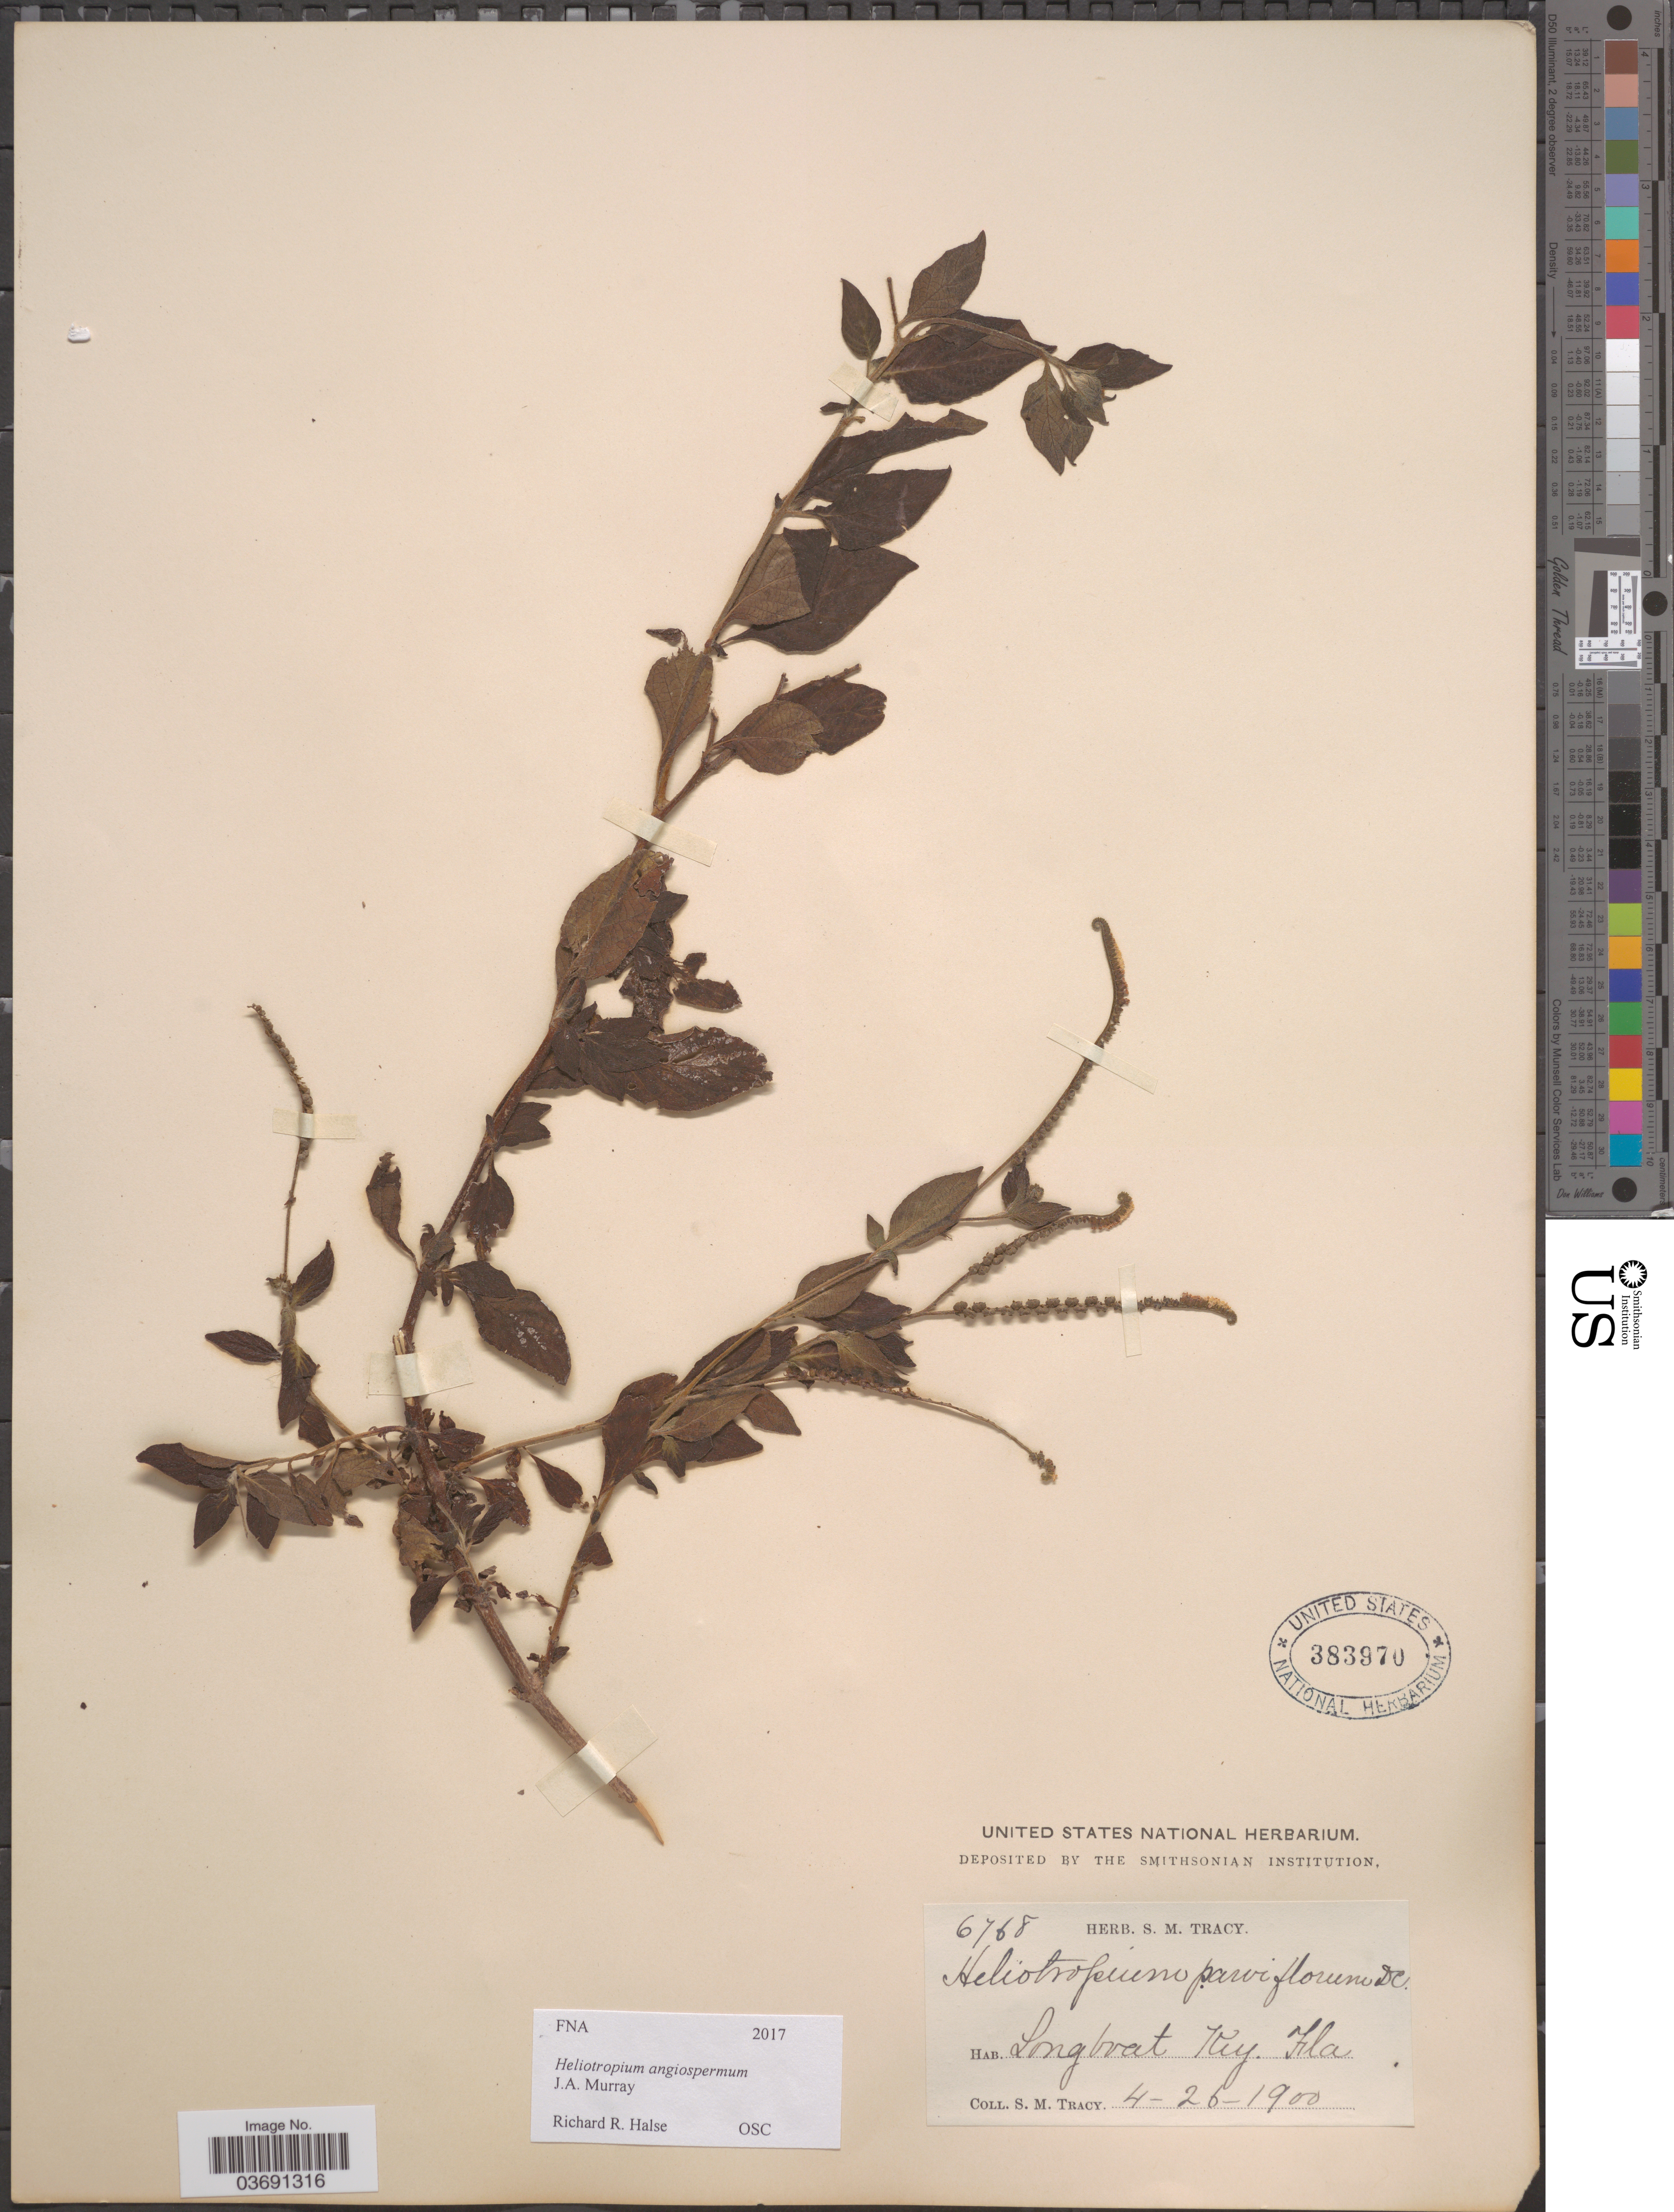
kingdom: Plantae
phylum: Tracheophyta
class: Magnoliopsida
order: Boraginales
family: Heliotropiaceae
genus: Heliotropium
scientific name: Heliotropium angiospermum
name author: Murray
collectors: S. M. Tracy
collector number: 6768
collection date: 1900-04-26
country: United States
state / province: Florida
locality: Longboat Key.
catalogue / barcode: US 383970